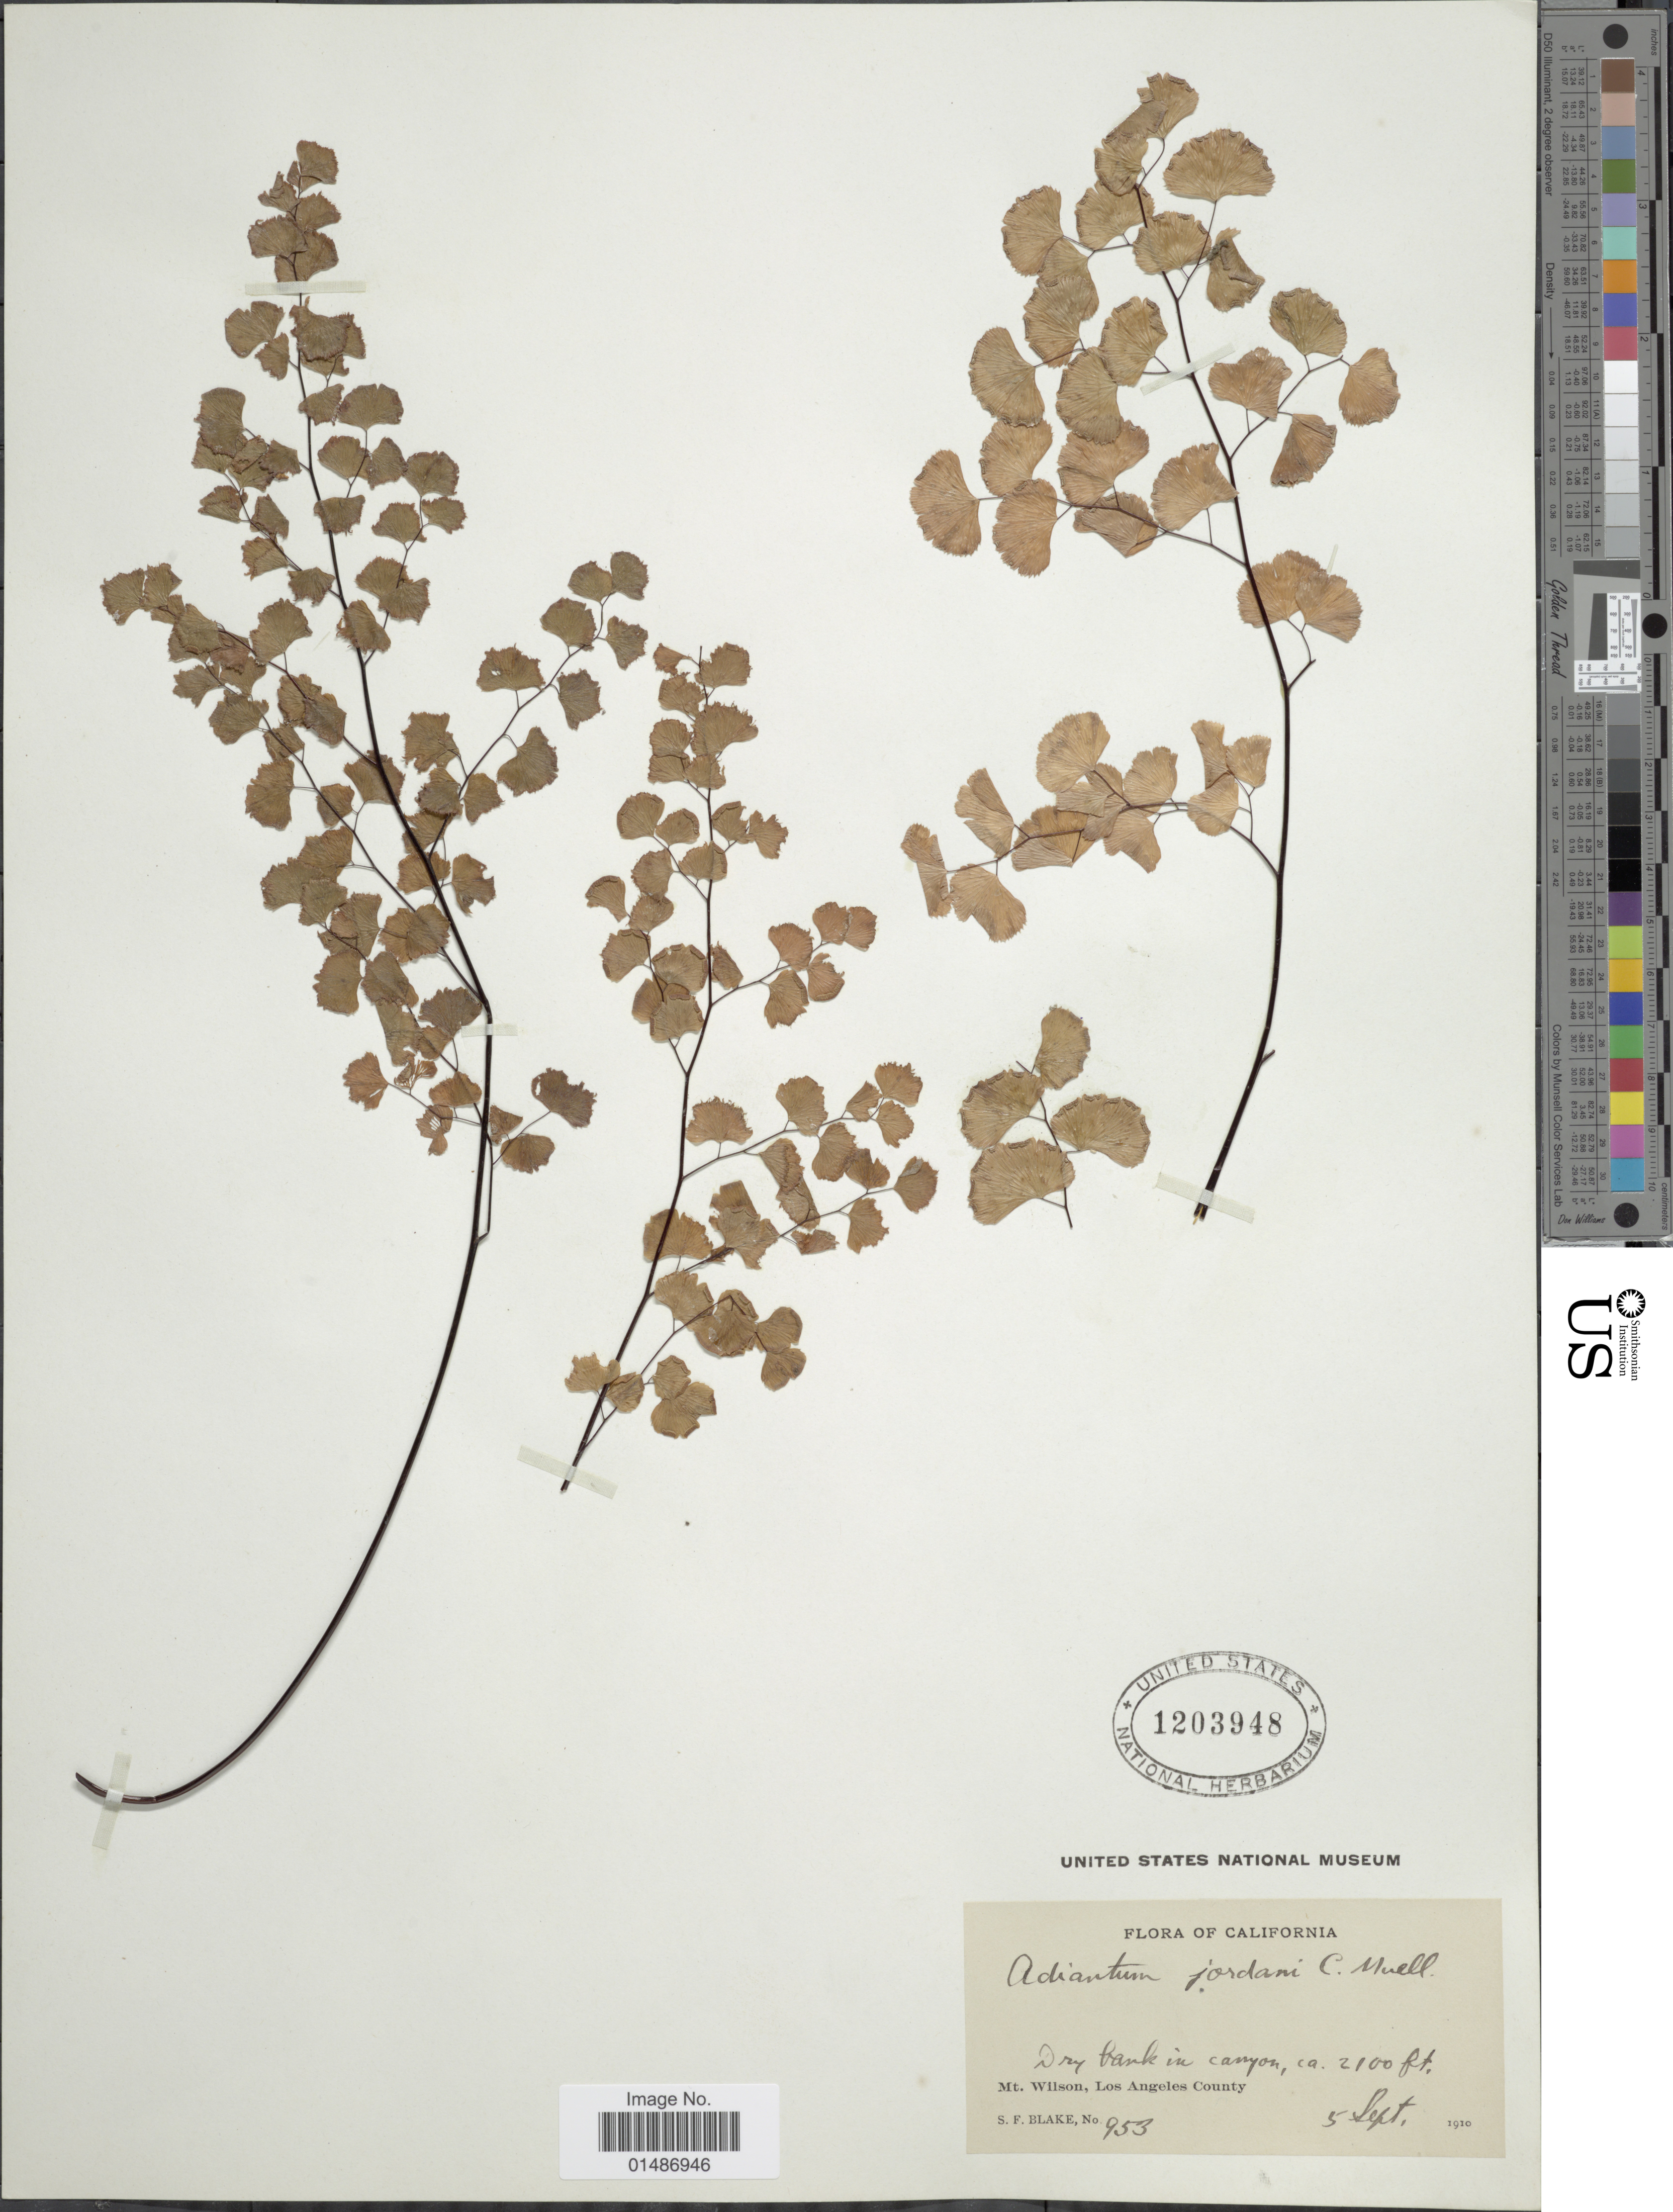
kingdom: Plantae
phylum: Tracheophyta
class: Polypodiopsida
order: Polypodiales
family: Pteridaceae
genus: Adiantum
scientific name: Adiantum jordanii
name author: C.H. Mull.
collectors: S. Blake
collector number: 953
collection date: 1910-09-05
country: United States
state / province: California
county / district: Los Angeles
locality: Mt. Wilson, Los Angeles County.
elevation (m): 640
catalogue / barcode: US 1203948